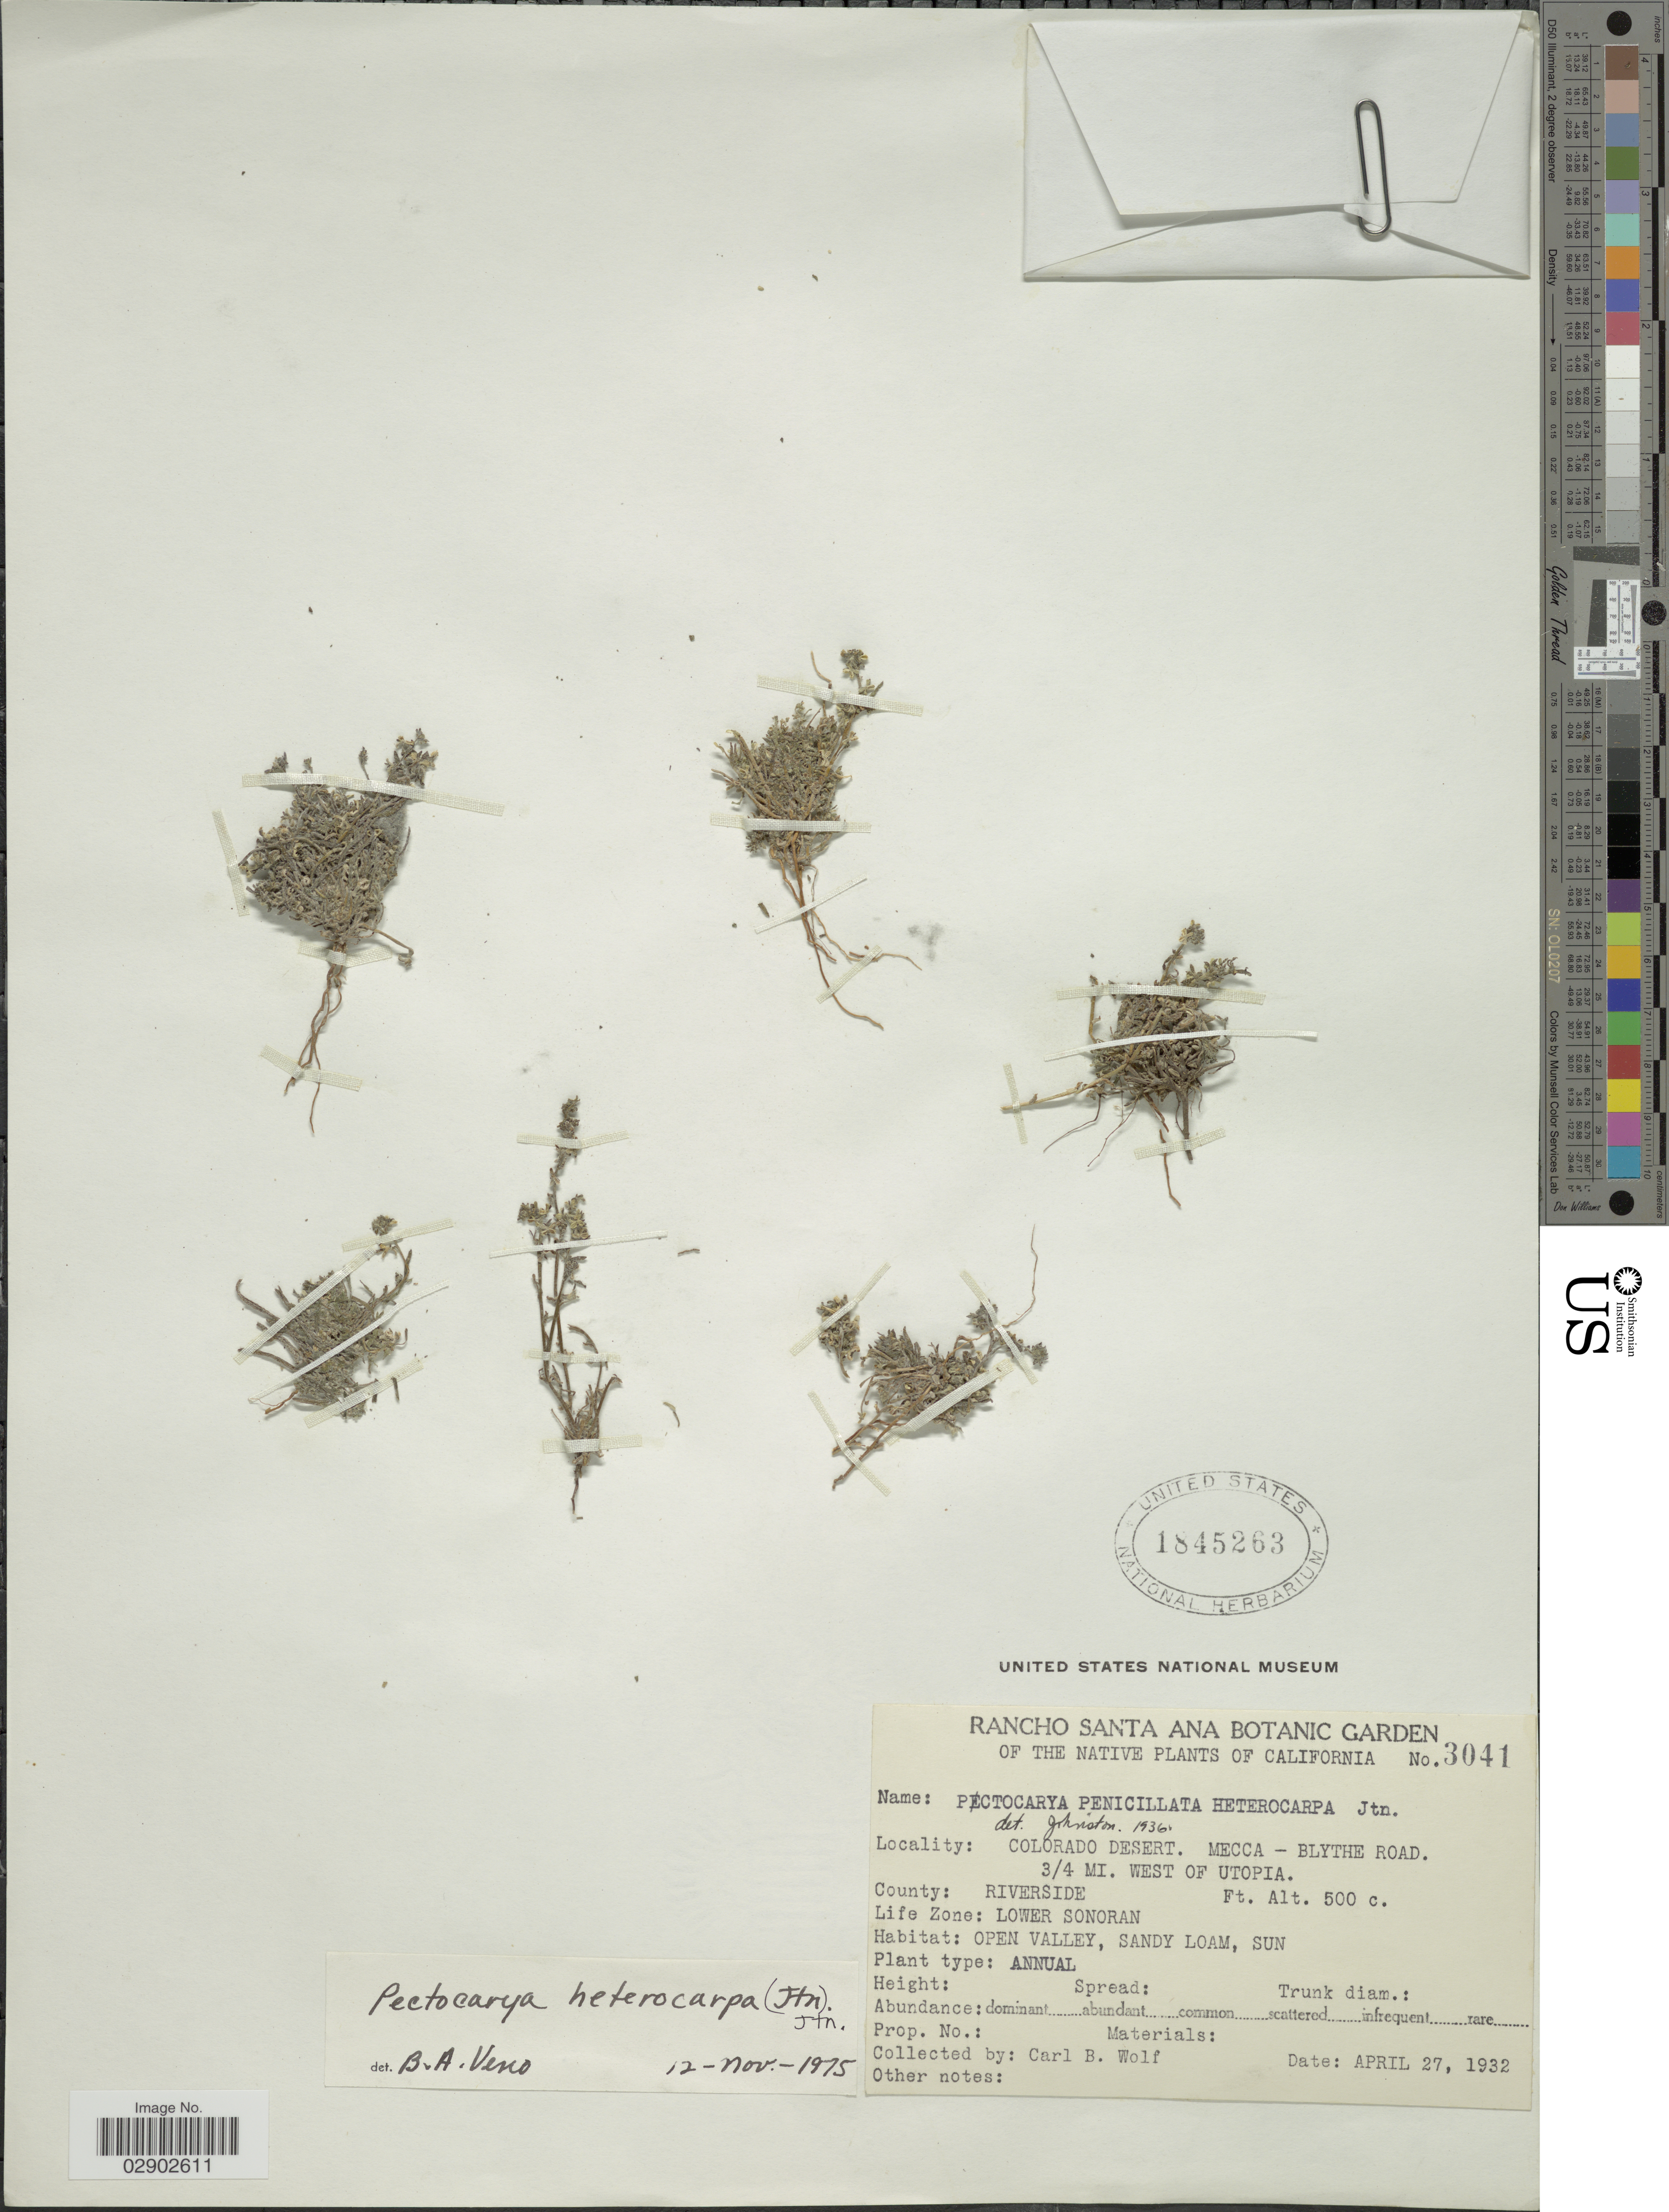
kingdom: Plantae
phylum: Tracheophyta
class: Magnoliopsida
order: Boraginales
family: Boraginaceae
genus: Pectocarya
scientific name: Pectocarya heterocarpa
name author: (I.M. Johnst.) I.M. Johnst.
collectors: C. B. Wolf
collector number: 3041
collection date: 1932-04-27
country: United States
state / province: California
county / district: Riverside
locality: Colorado Desert. Mecca - Blyhte Road. 3/4 mi. west of Utopia, County: Riverside, Life Zone: Lower Sonoran.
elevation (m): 152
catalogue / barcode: US 1845263